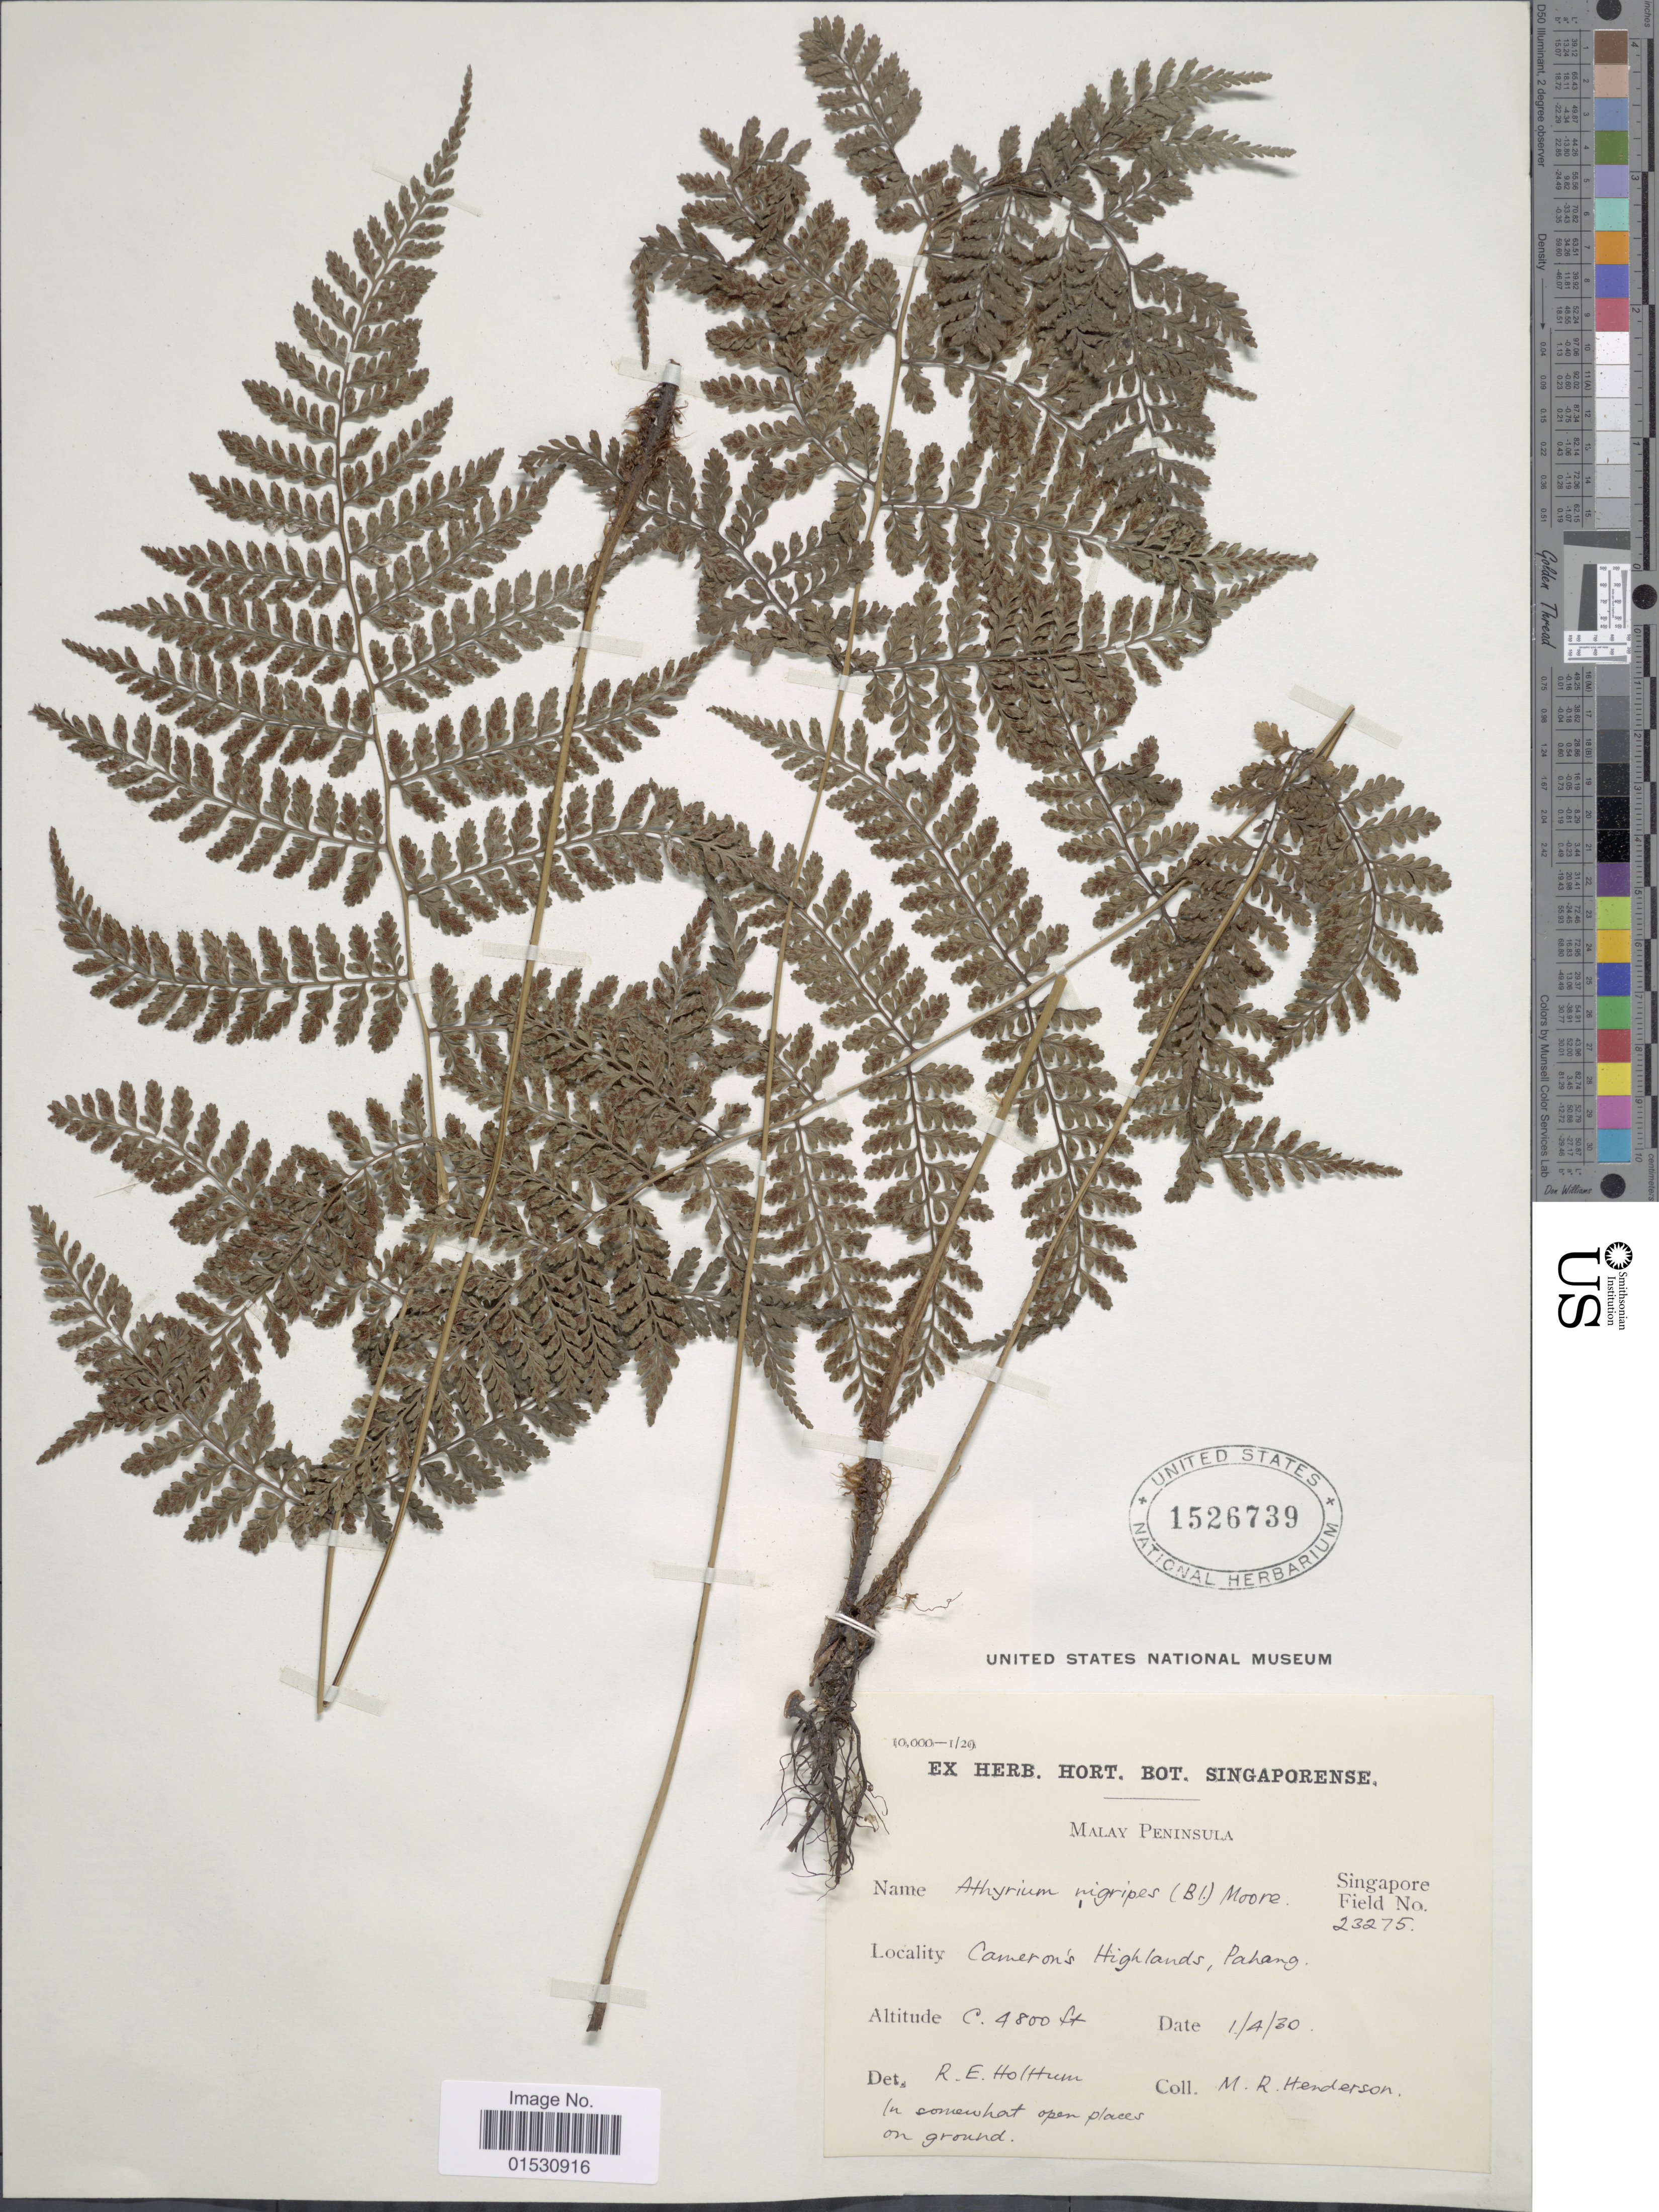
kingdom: Plantae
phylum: Tracheophyta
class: Polypodiopsida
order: Polypodiales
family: Athyriaceae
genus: Athyrium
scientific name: Athyrium nigripes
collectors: M. Henderson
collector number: Singapore Field 23275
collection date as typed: Transcribed d/m/y: 1/4/30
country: Malaysia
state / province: Pahang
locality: Malay Peninsula. Cameron's Highlands.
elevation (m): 1463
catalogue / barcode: US 1526739